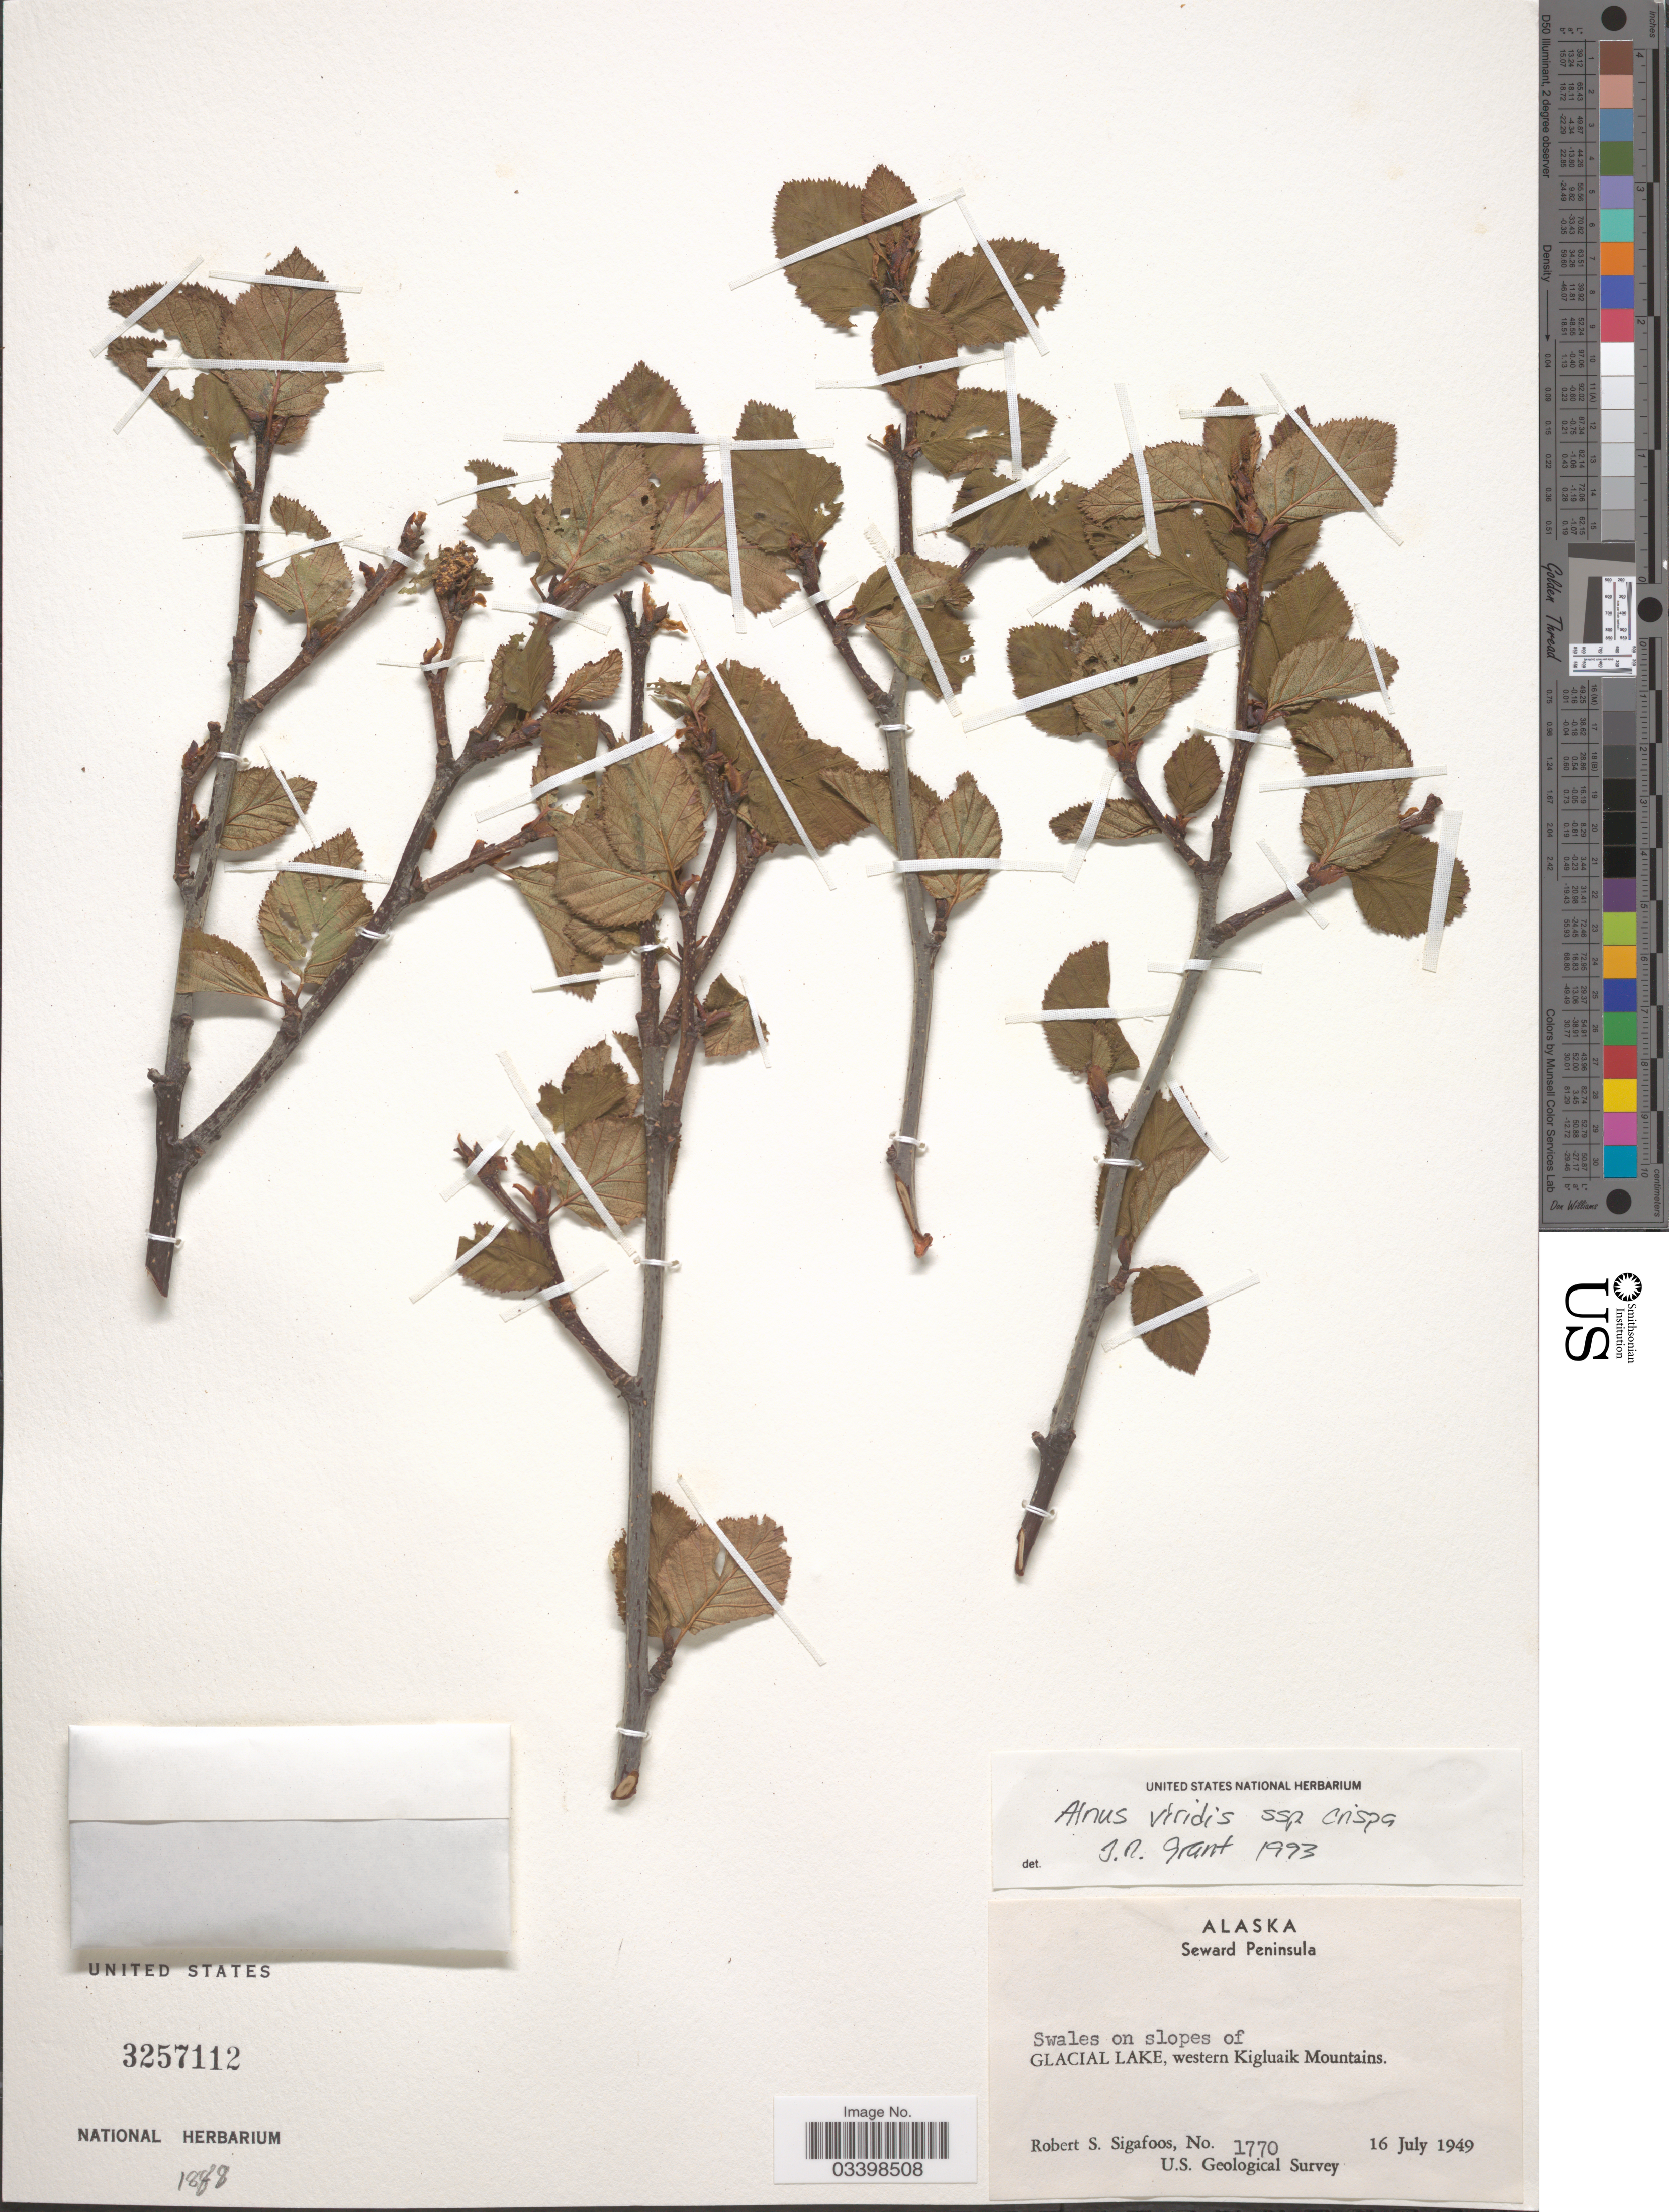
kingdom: Plantae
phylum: Tracheophyta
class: Magnoliopsida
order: Fagales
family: Betulaceae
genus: Alnus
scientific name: Alnus viridis subsp. crispa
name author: (Aiton) Turrill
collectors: R. Sigafoos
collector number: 1770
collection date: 1949-07-16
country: United States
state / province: Alaska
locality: Seward Peninsula. Swales on slopes of Glacial Lake, western Kigluaik Mountains.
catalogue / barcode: US 3257112